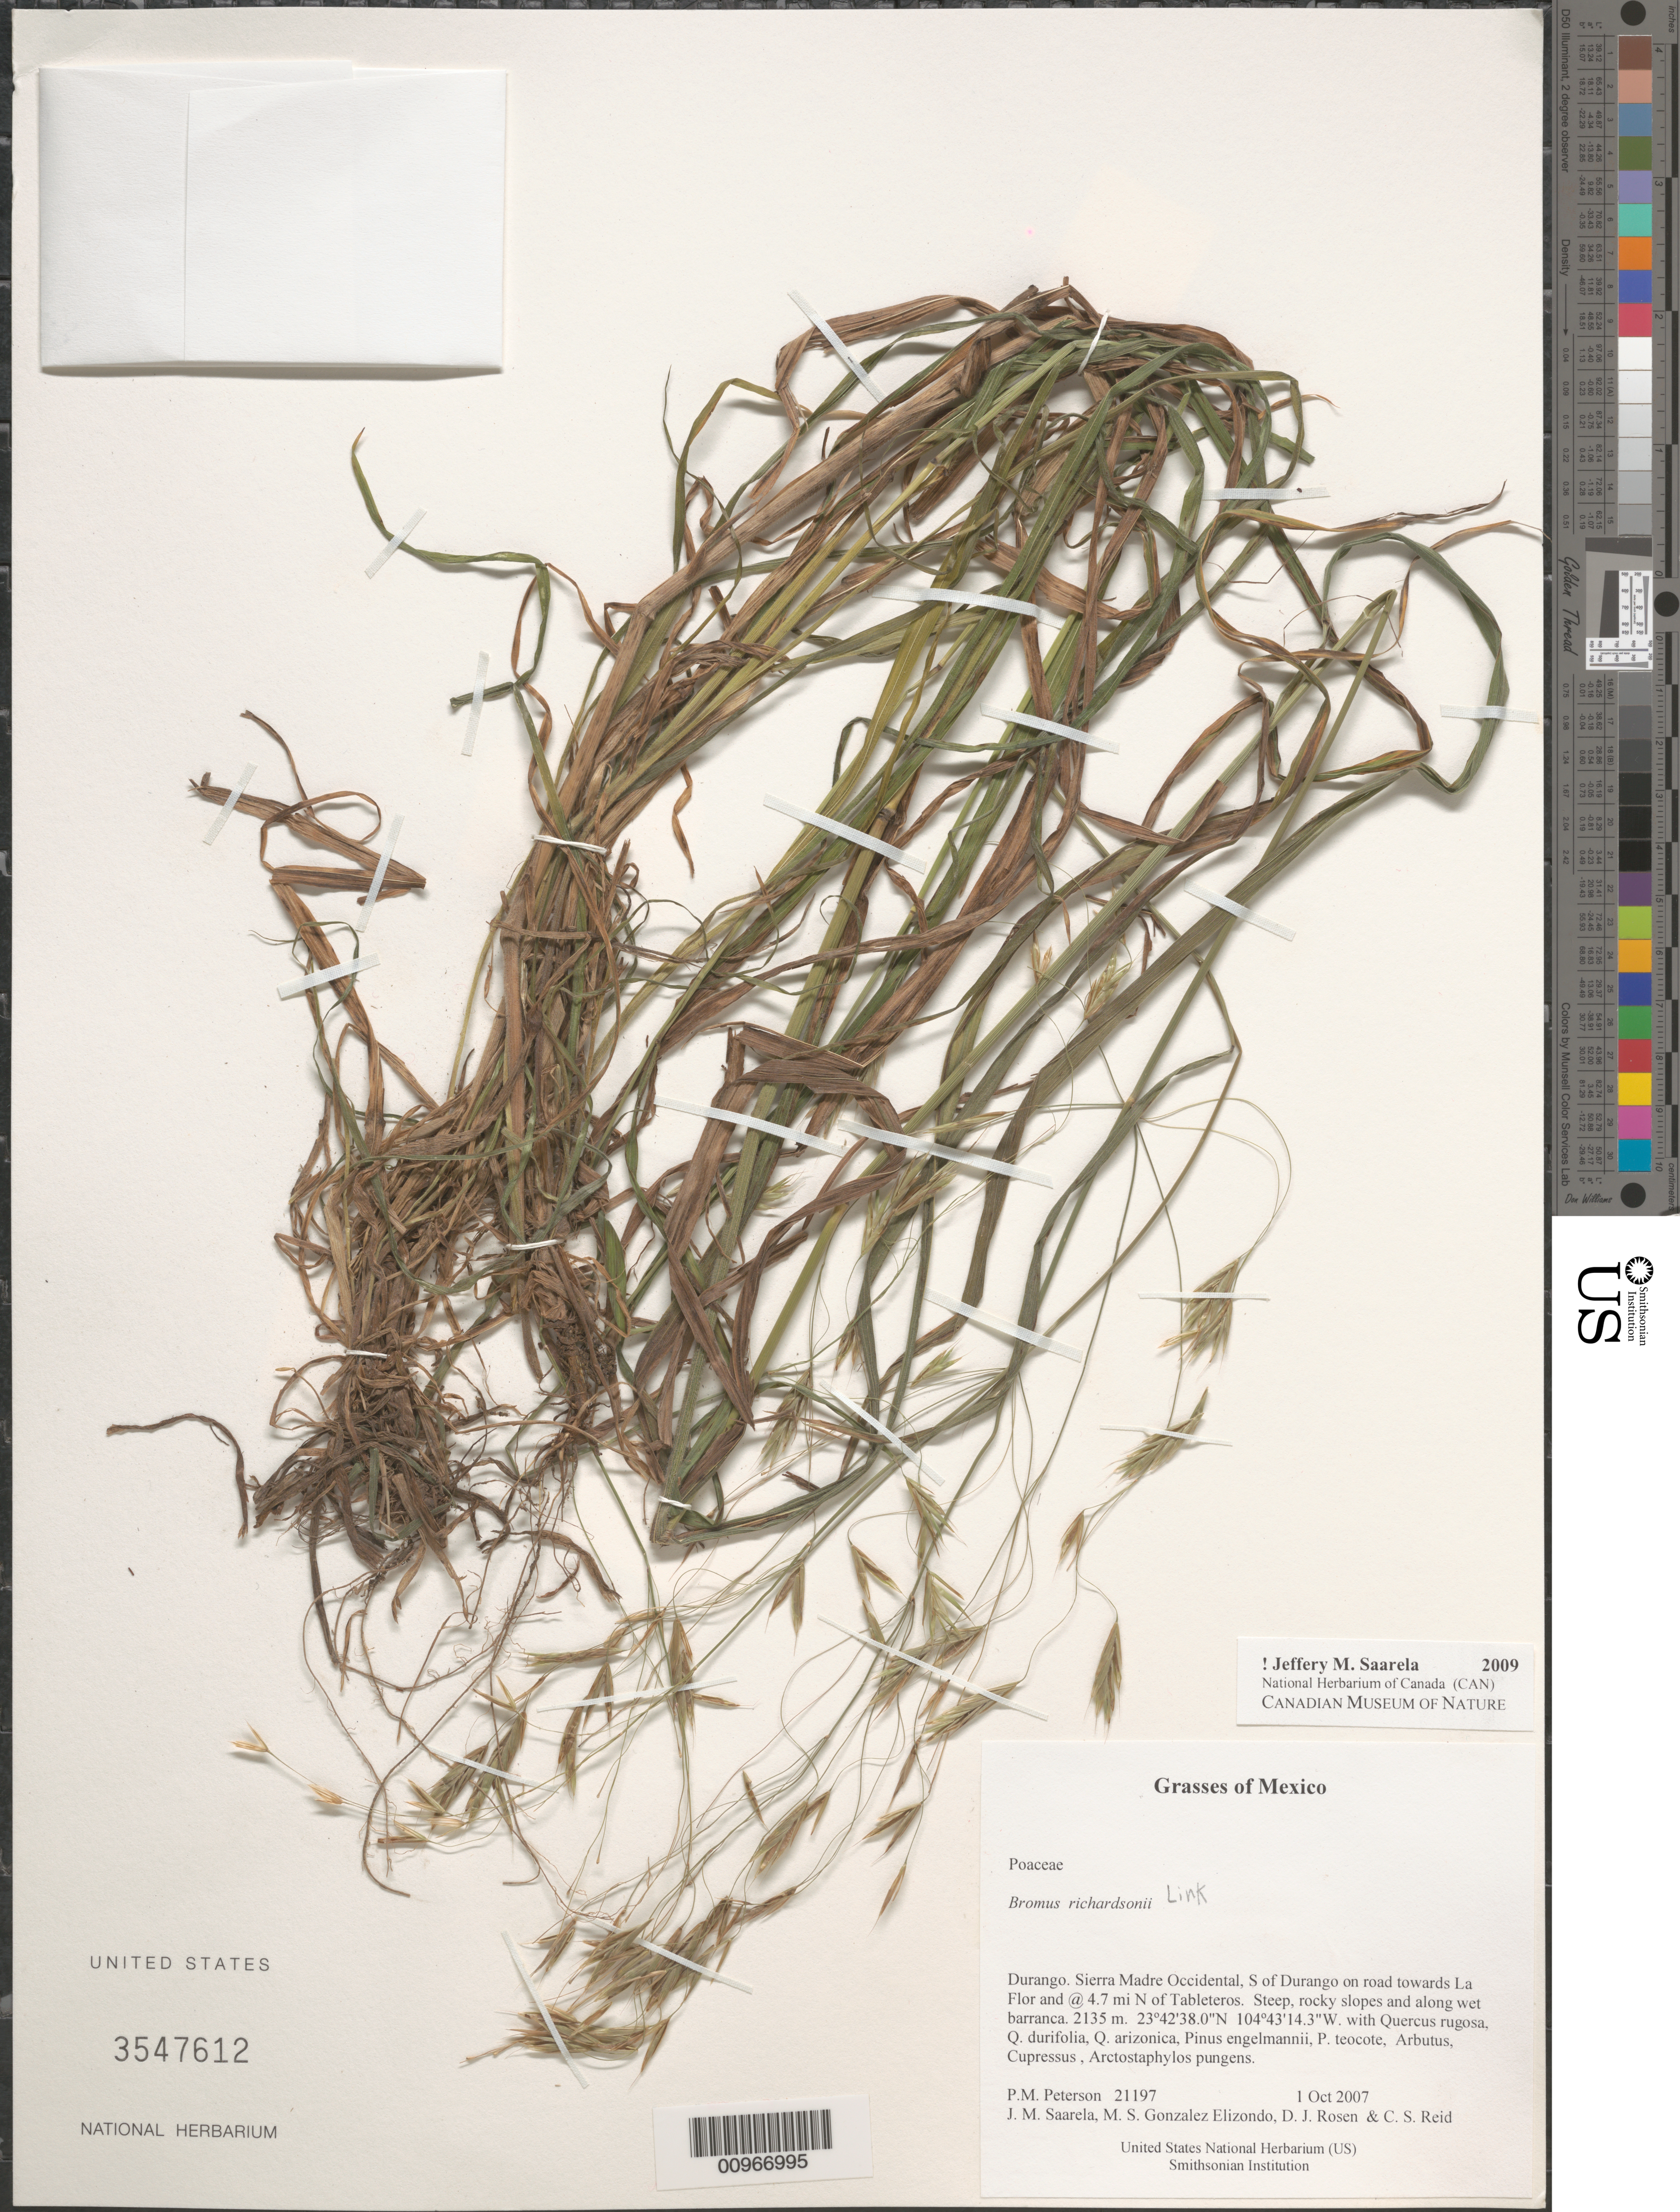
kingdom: Plantae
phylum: Tracheophyta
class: Liliopsida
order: Poales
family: Poaceae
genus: Bromus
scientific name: Bromus richardsonii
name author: Link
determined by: Saarela, J. M., (CAN), Canadian Museum of Nature (CANADA)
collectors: P. M. Peterson, J. Saarela, M. S. González-Elizondo, D. J. Rosen & C. Reid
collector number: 21197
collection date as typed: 01 Oct 2007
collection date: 2007-10-01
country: Mexico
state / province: Durango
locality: Sierra Madre Occidental, S of Durango on road towards La Flor and @ 4.7 mi N of Tableteros. Steep, rocky slopes and along wet barranca.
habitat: with Quercus rugosa, Q. durifolia, Q. arizonica, Pinus engelmannii, P. teocote, Arbutus, Cupressus , Arctostaphylos pungens.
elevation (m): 2135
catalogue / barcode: US 3547612